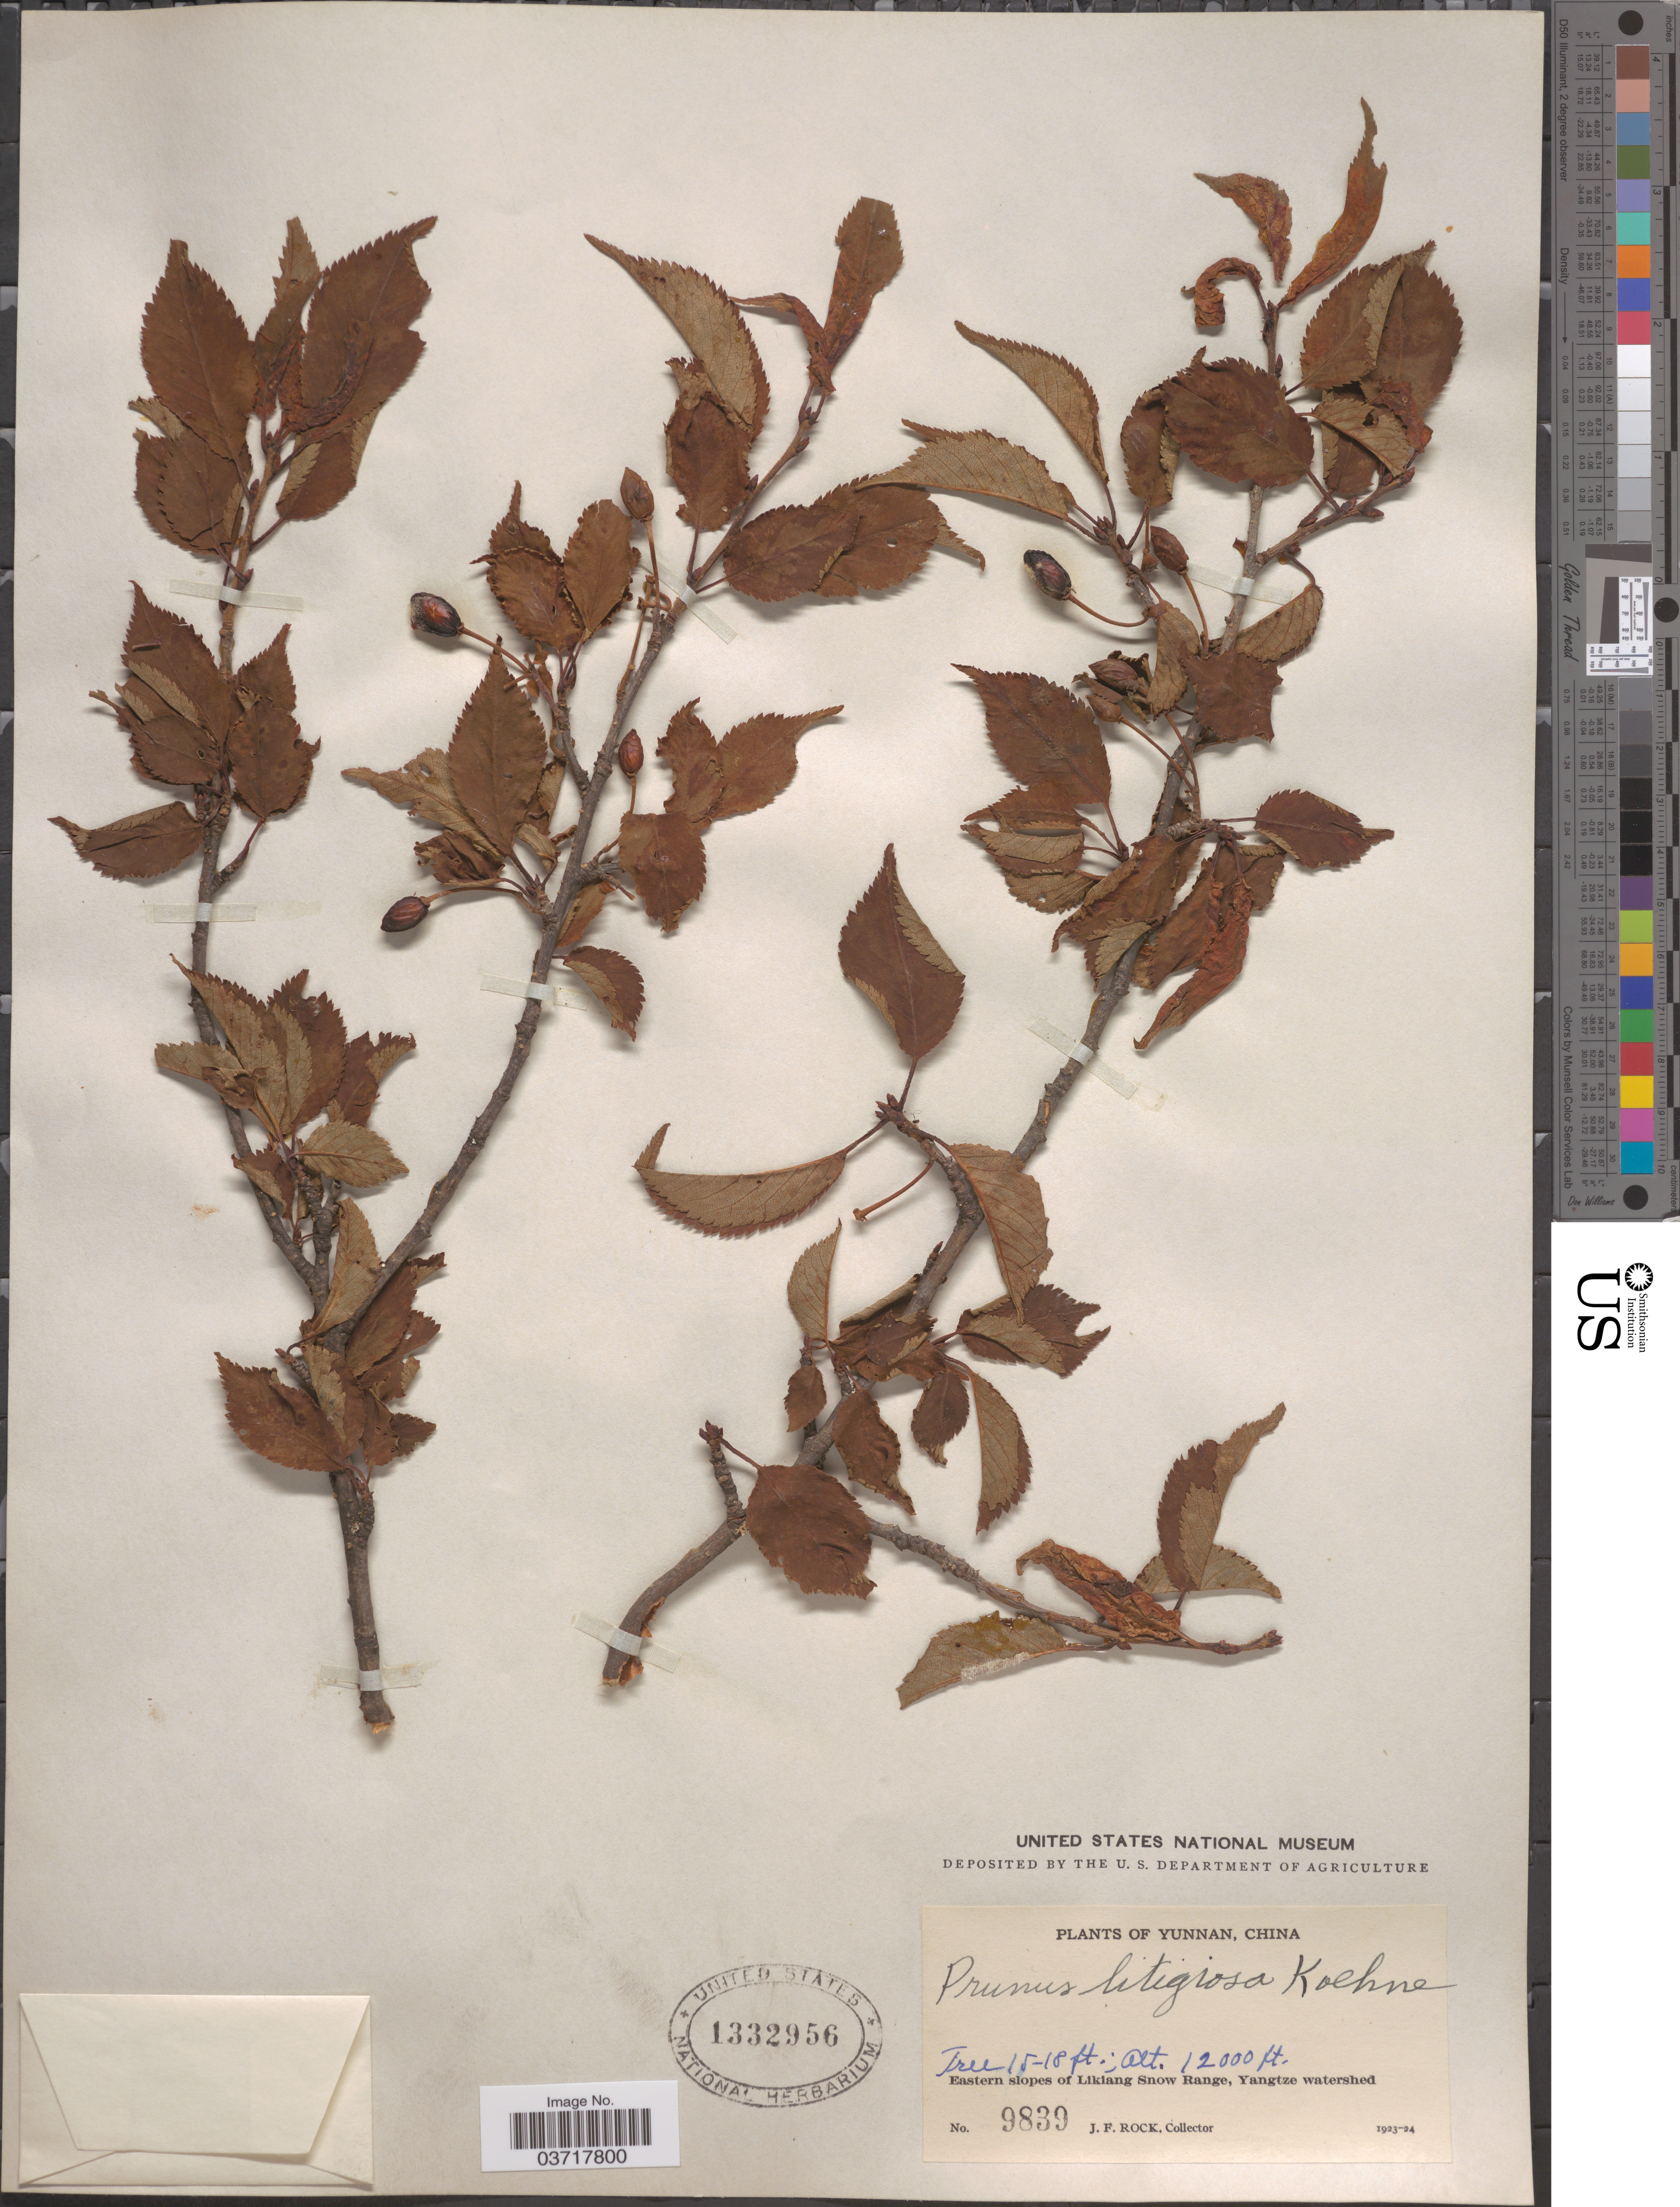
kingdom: Plantae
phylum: Tracheophyta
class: Magnoliopsida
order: Rosales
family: Rosaceae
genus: Prunus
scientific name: Prunus litigiosa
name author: C.K. Schneid.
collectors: J. Rock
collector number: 9839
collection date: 1923/1924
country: China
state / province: Yunnan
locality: Eastern slopes of Likiang Snow Range, Yangtze watershed.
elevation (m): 3658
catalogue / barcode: US 1332956